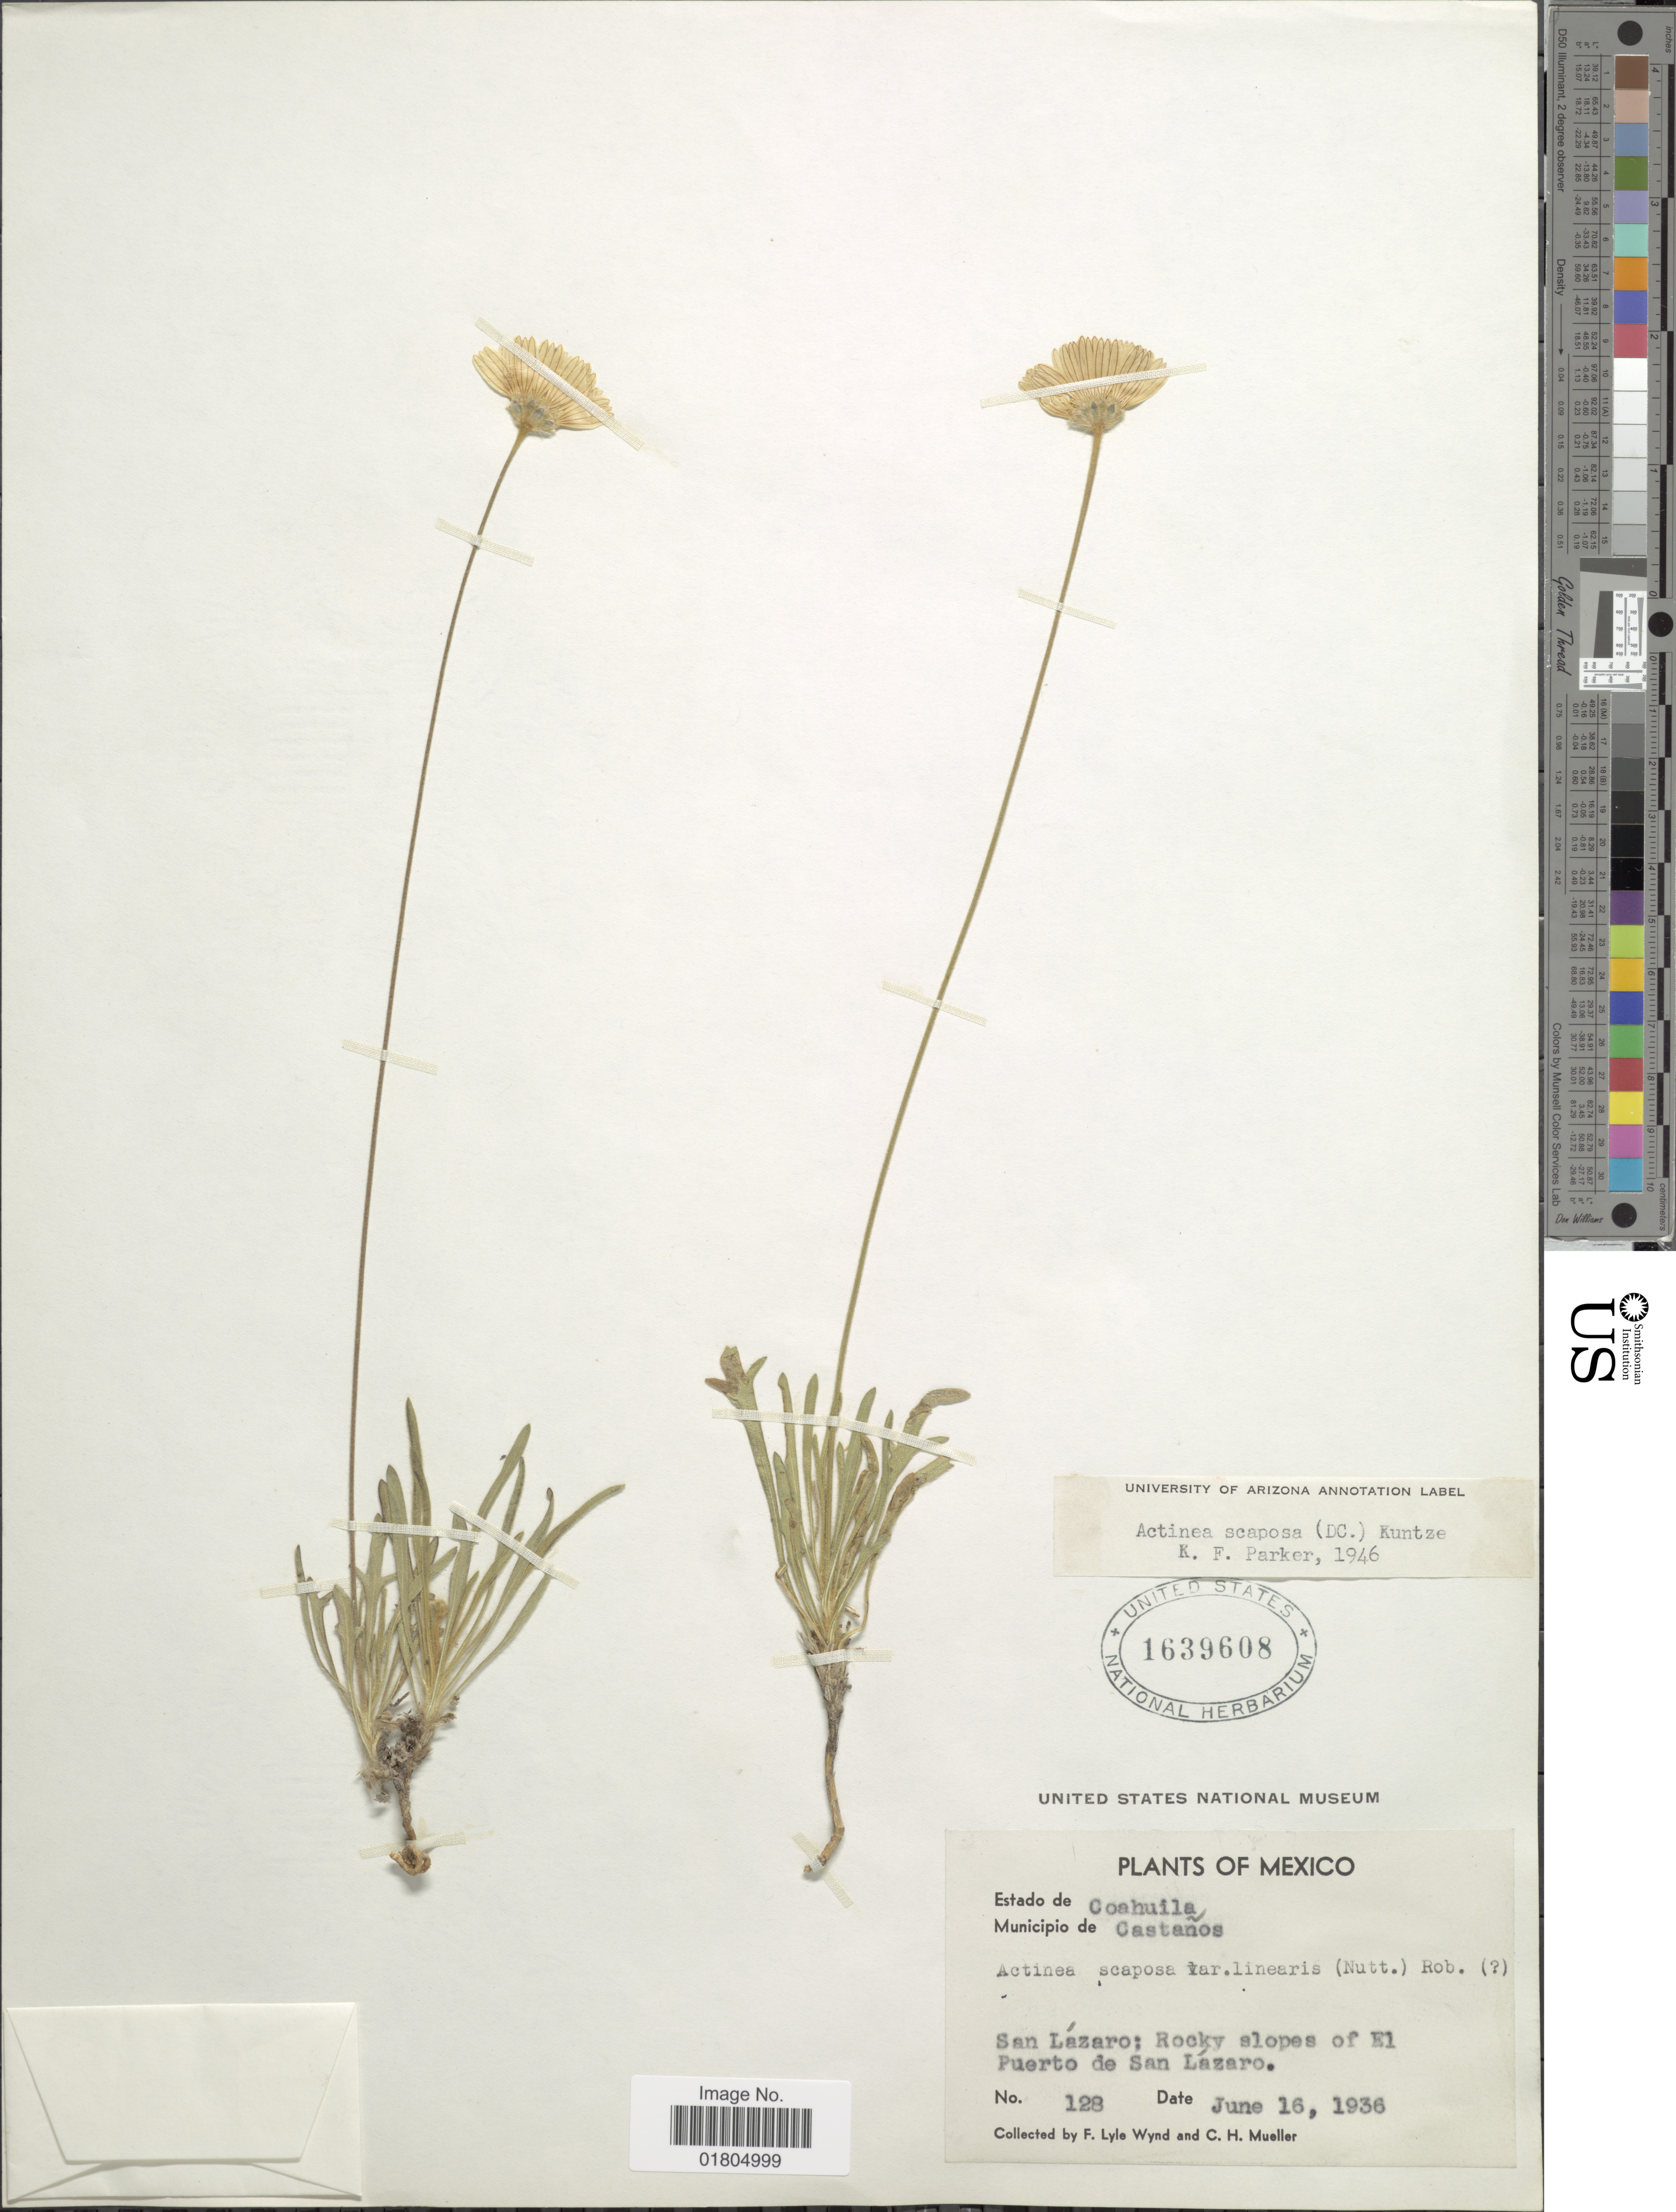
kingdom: Plantae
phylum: Tracheophyta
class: Magnoliopsida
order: Asterales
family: Asteraceae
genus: Hymenoxys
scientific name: Hymenoxys scaposa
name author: (DC.) K.F. Parker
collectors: F. L. Wynd & C. H. Mueller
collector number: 128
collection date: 1936-06-16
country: Mexico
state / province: Coahuila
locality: Estado de Coahuila, Municipio de Castanos, San Lazaro: Rocky slopes of El Puerto de San Lazaro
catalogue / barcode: US 1639608